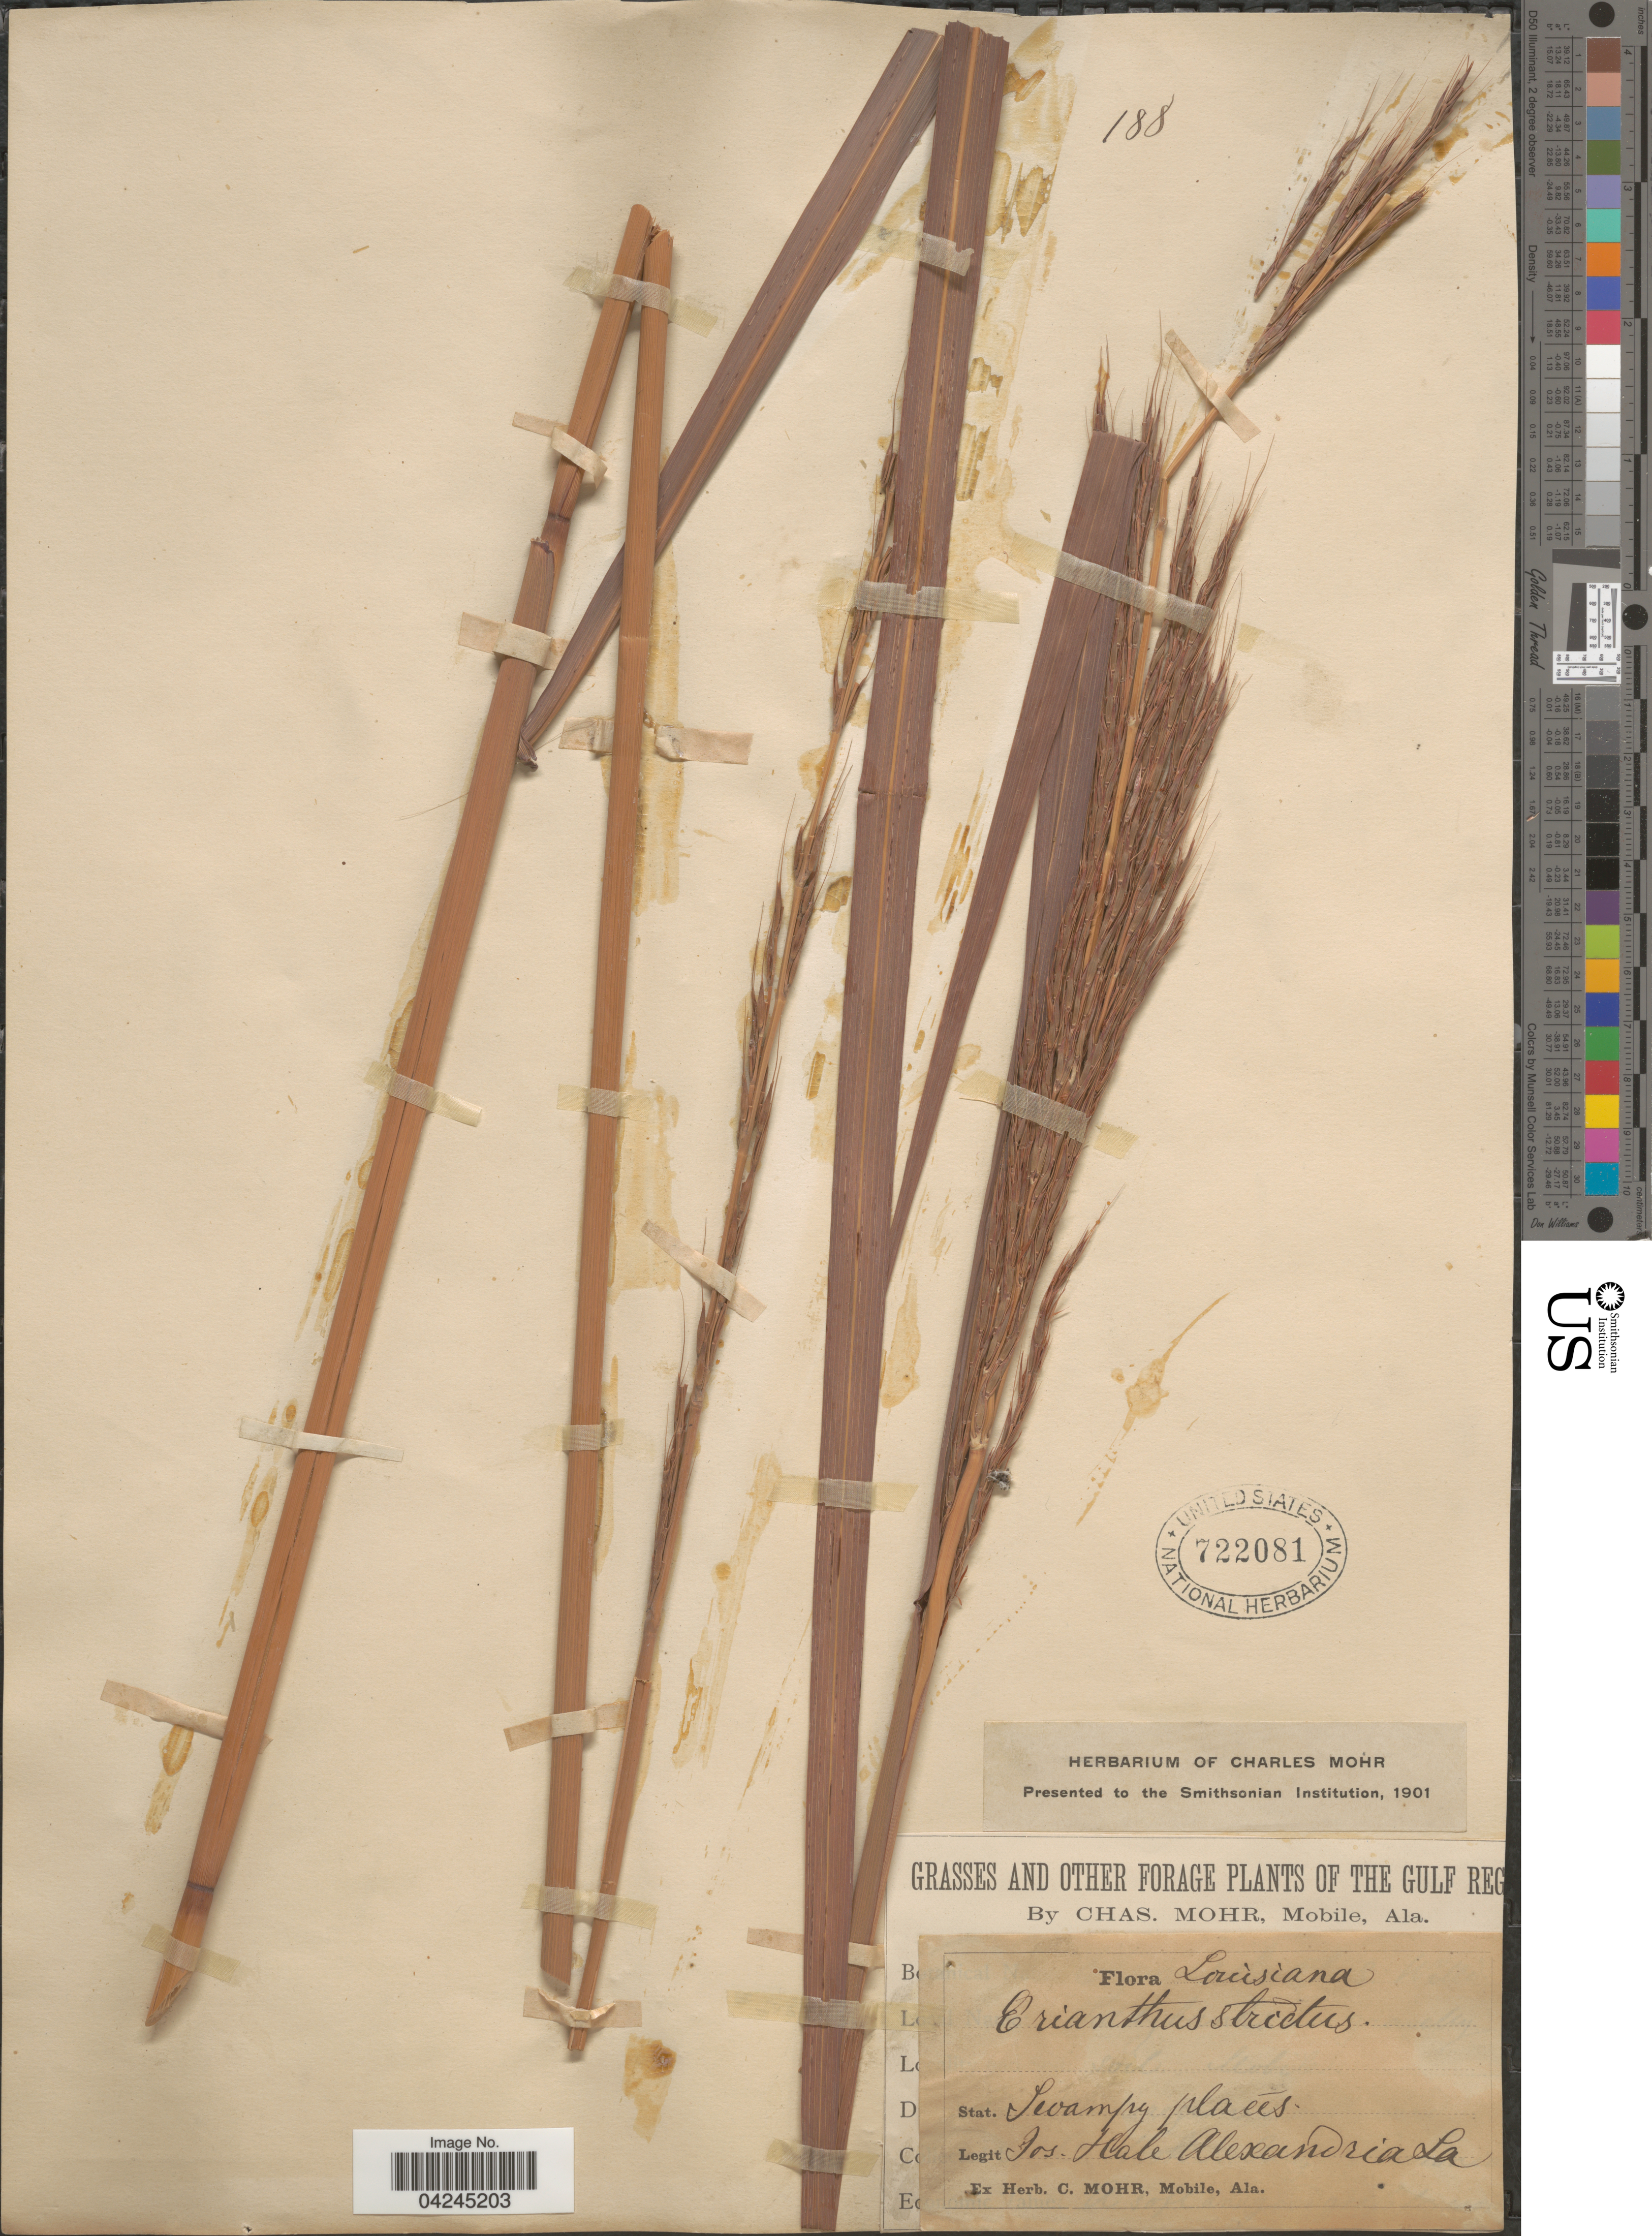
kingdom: Plantae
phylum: Tracheophyta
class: Liliopsida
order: Poales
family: Poaceae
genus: Erianthus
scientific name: Erianthus strictus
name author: Baldwin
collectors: J. Hale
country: United States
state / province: Louisiana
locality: Alexandria.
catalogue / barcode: US 722081